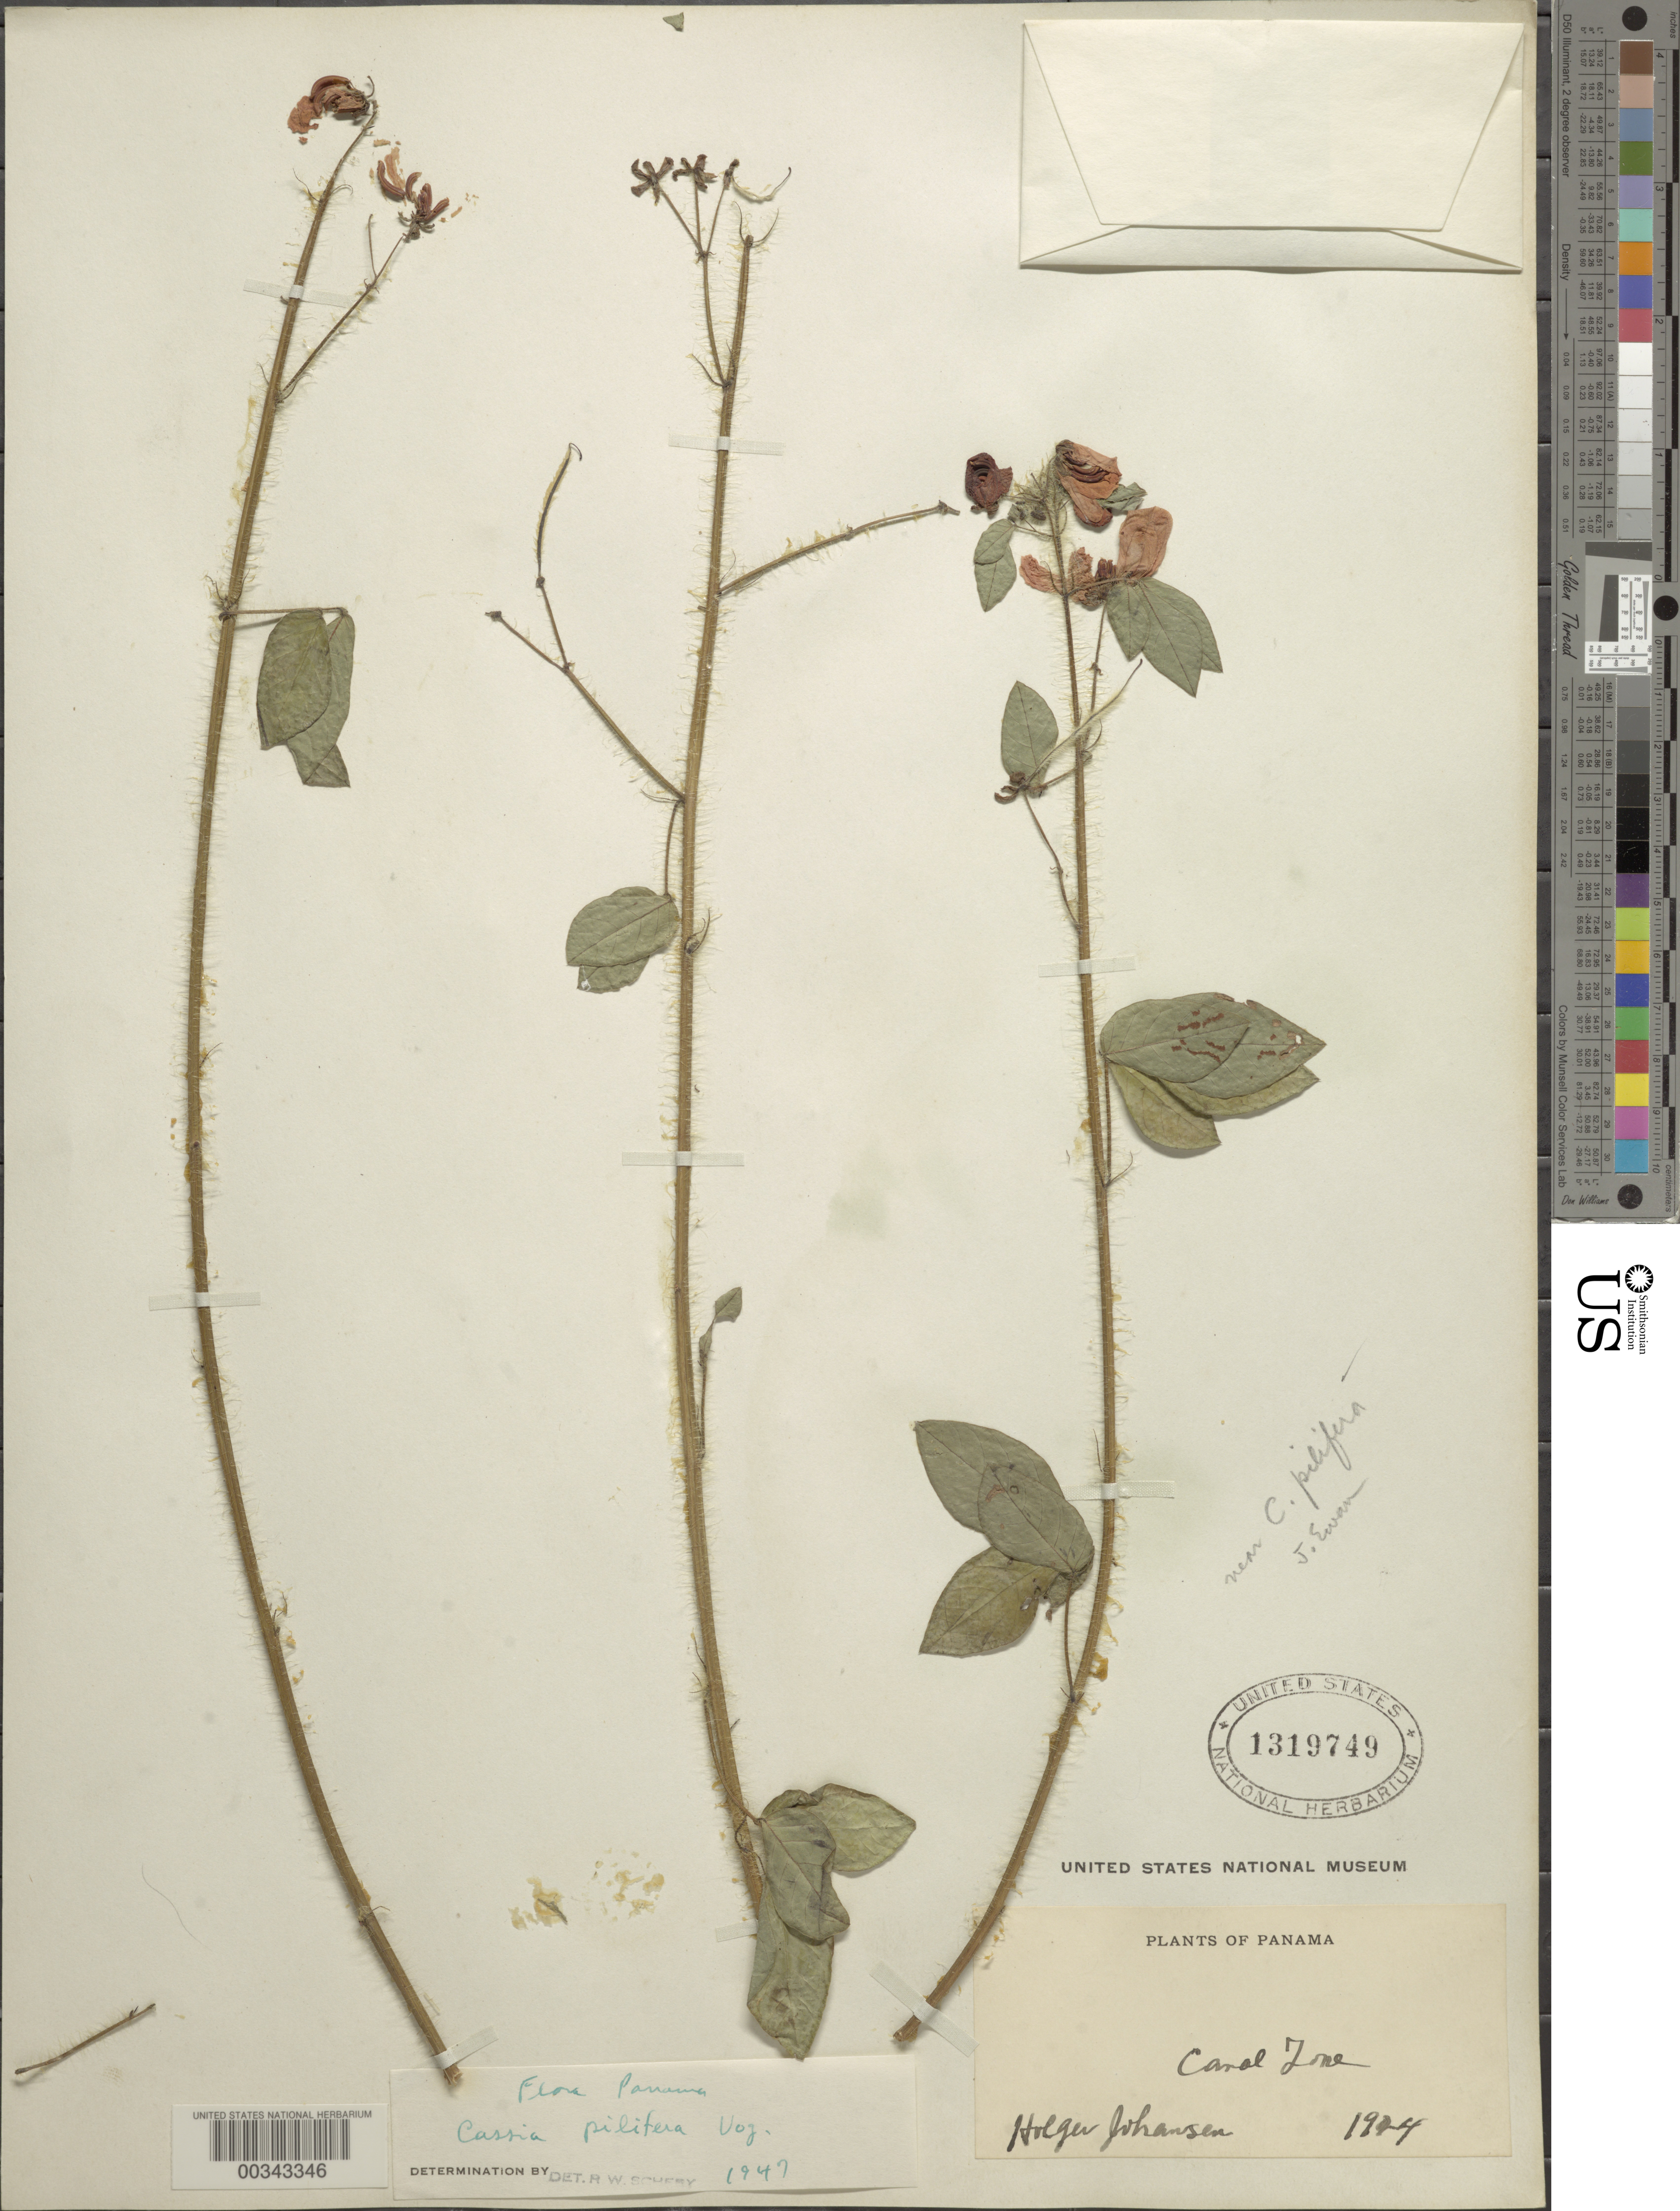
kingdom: Plantae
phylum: Tracheophyta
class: Magnoliopsida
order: Fabales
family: Fabaceae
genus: Senna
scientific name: Senna pilifera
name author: (Vogel) H.S. Irwin & Barneby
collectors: H. Johansen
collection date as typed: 1924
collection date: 1924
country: Panama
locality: NW of Boquete towards Parque Nacional Volcan Baru.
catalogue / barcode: US 1319749